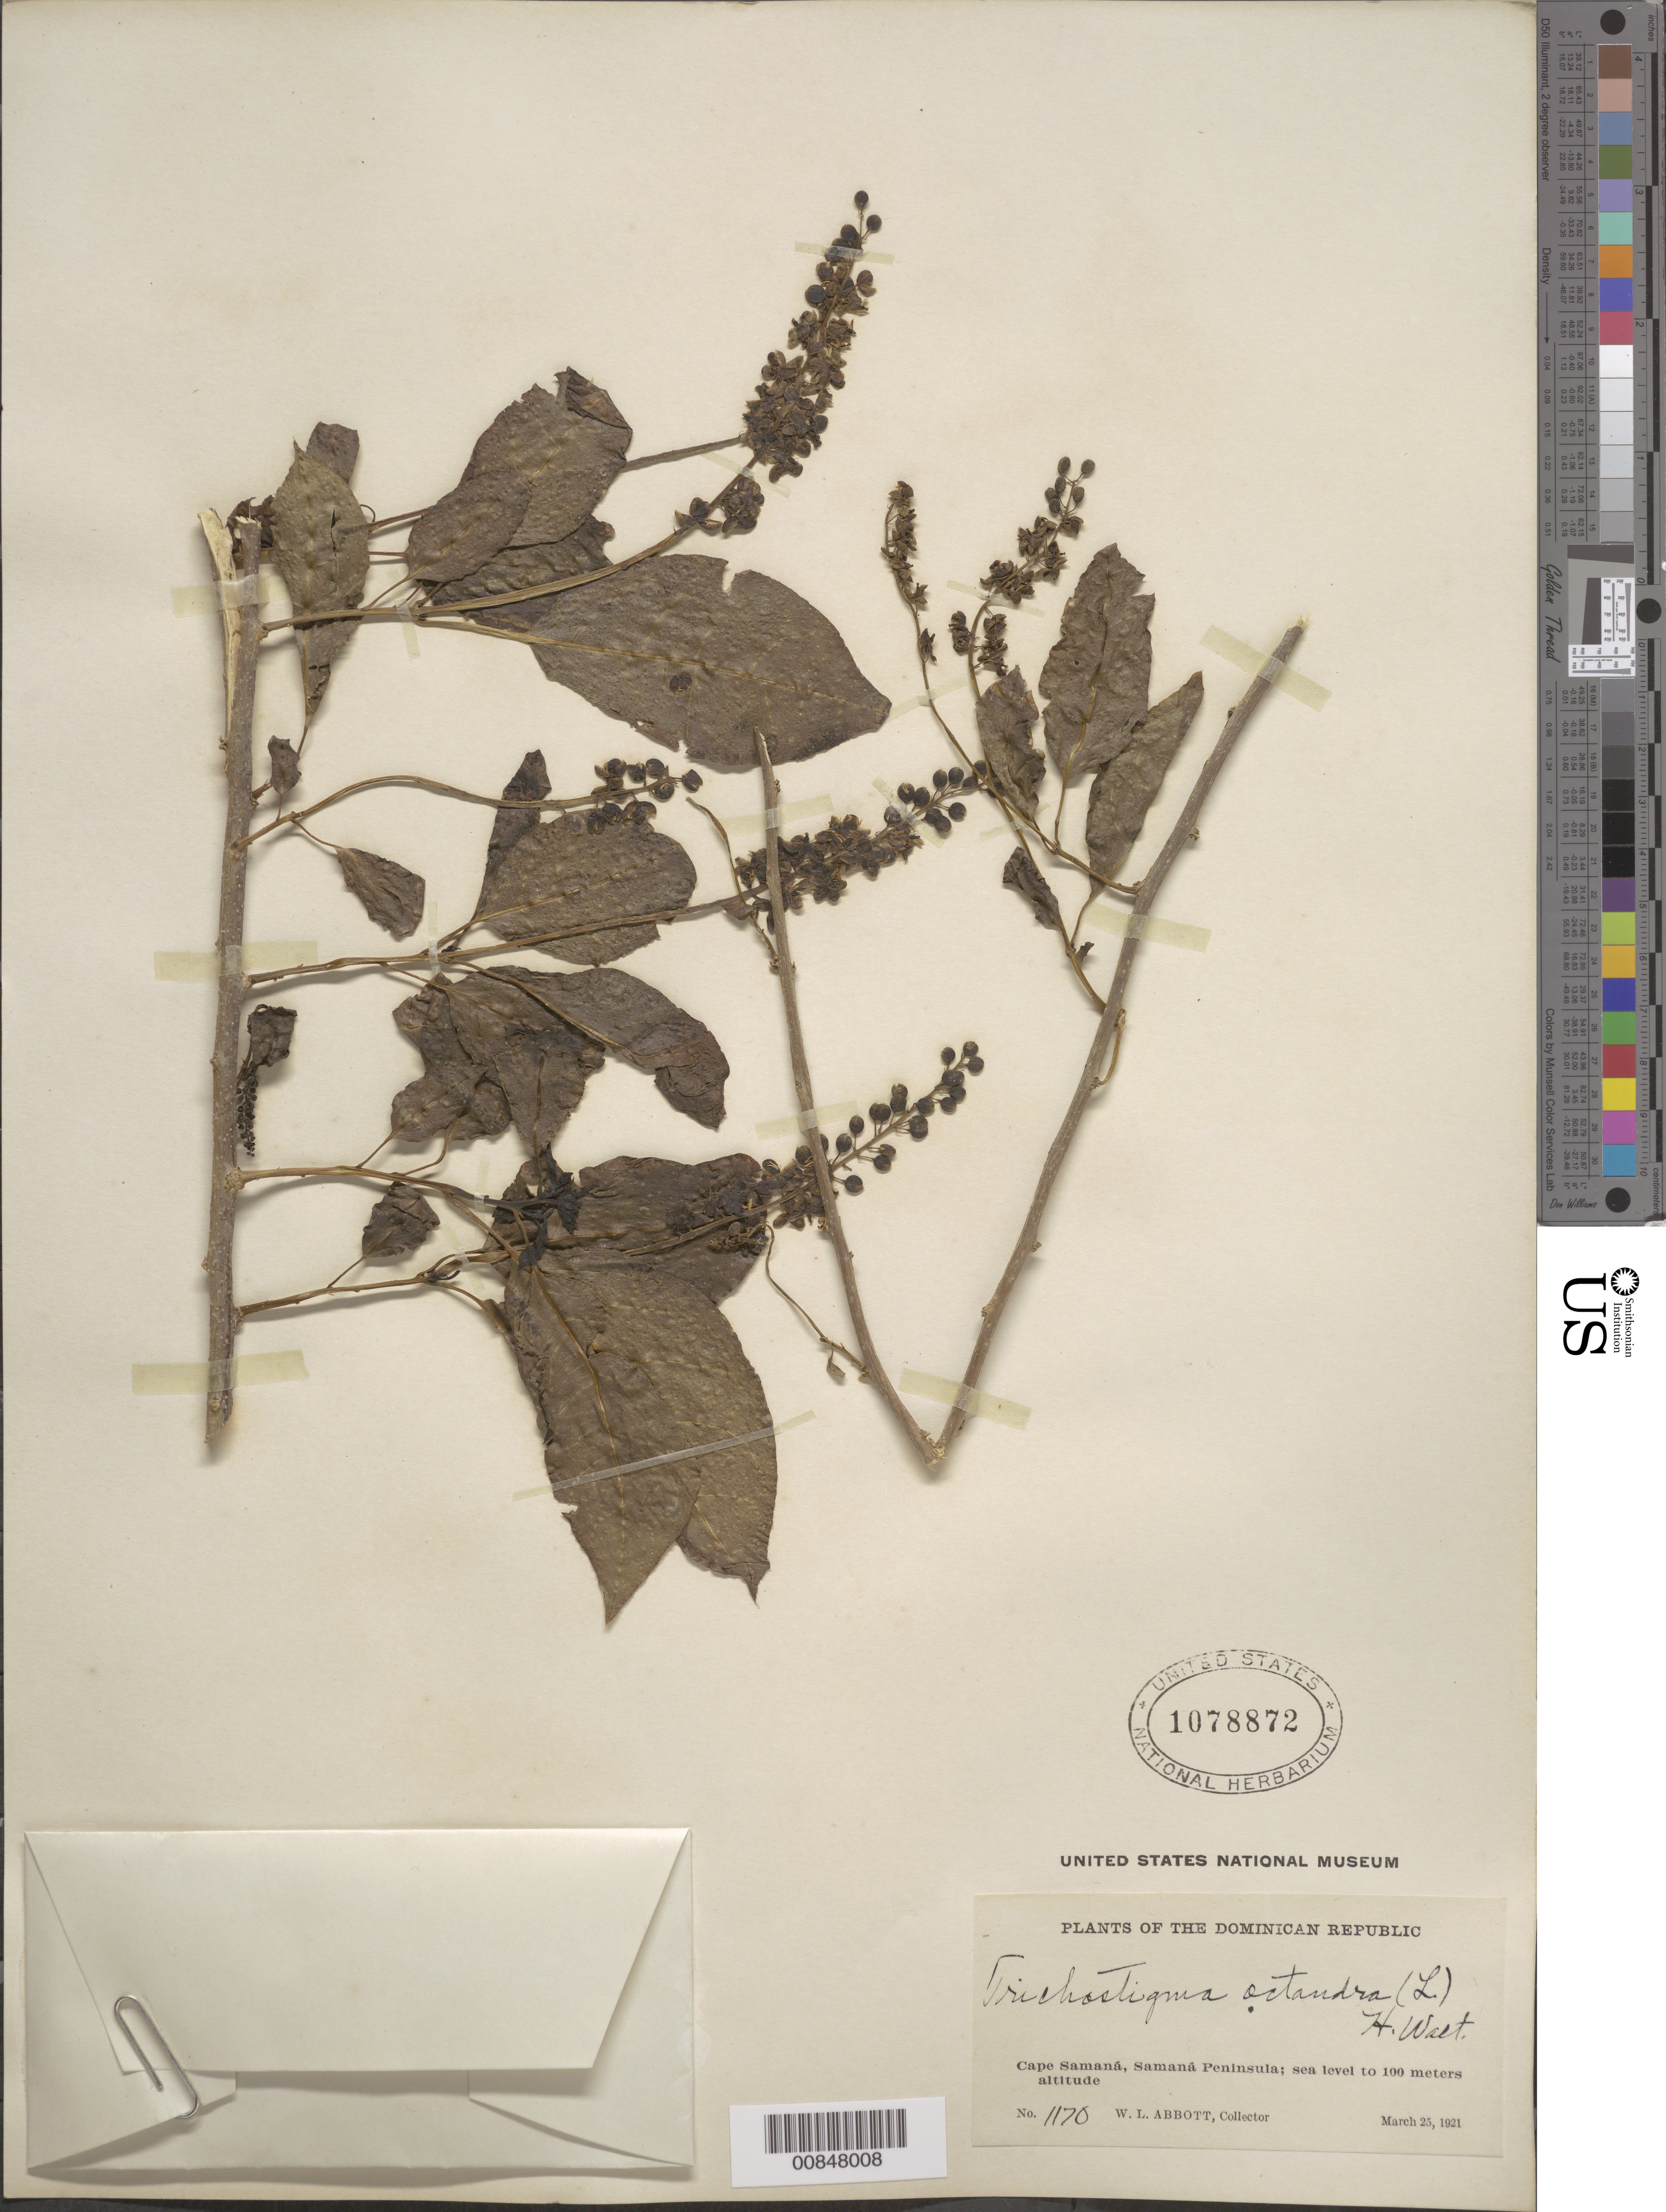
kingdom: Plantae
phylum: Tracheophyta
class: Magnoliopsida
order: Caryophyllales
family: Phytolaccaceae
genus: Trichostigma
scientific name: Trichostigma octandrum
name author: (L.) H. Walter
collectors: W. L. Abbott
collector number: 1170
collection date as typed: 25 Mar 1921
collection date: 1921-03-25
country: Dominican Republic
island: Hispaniola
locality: Cape Samaná, Samaná Peninsula.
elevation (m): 0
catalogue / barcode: US 1078872